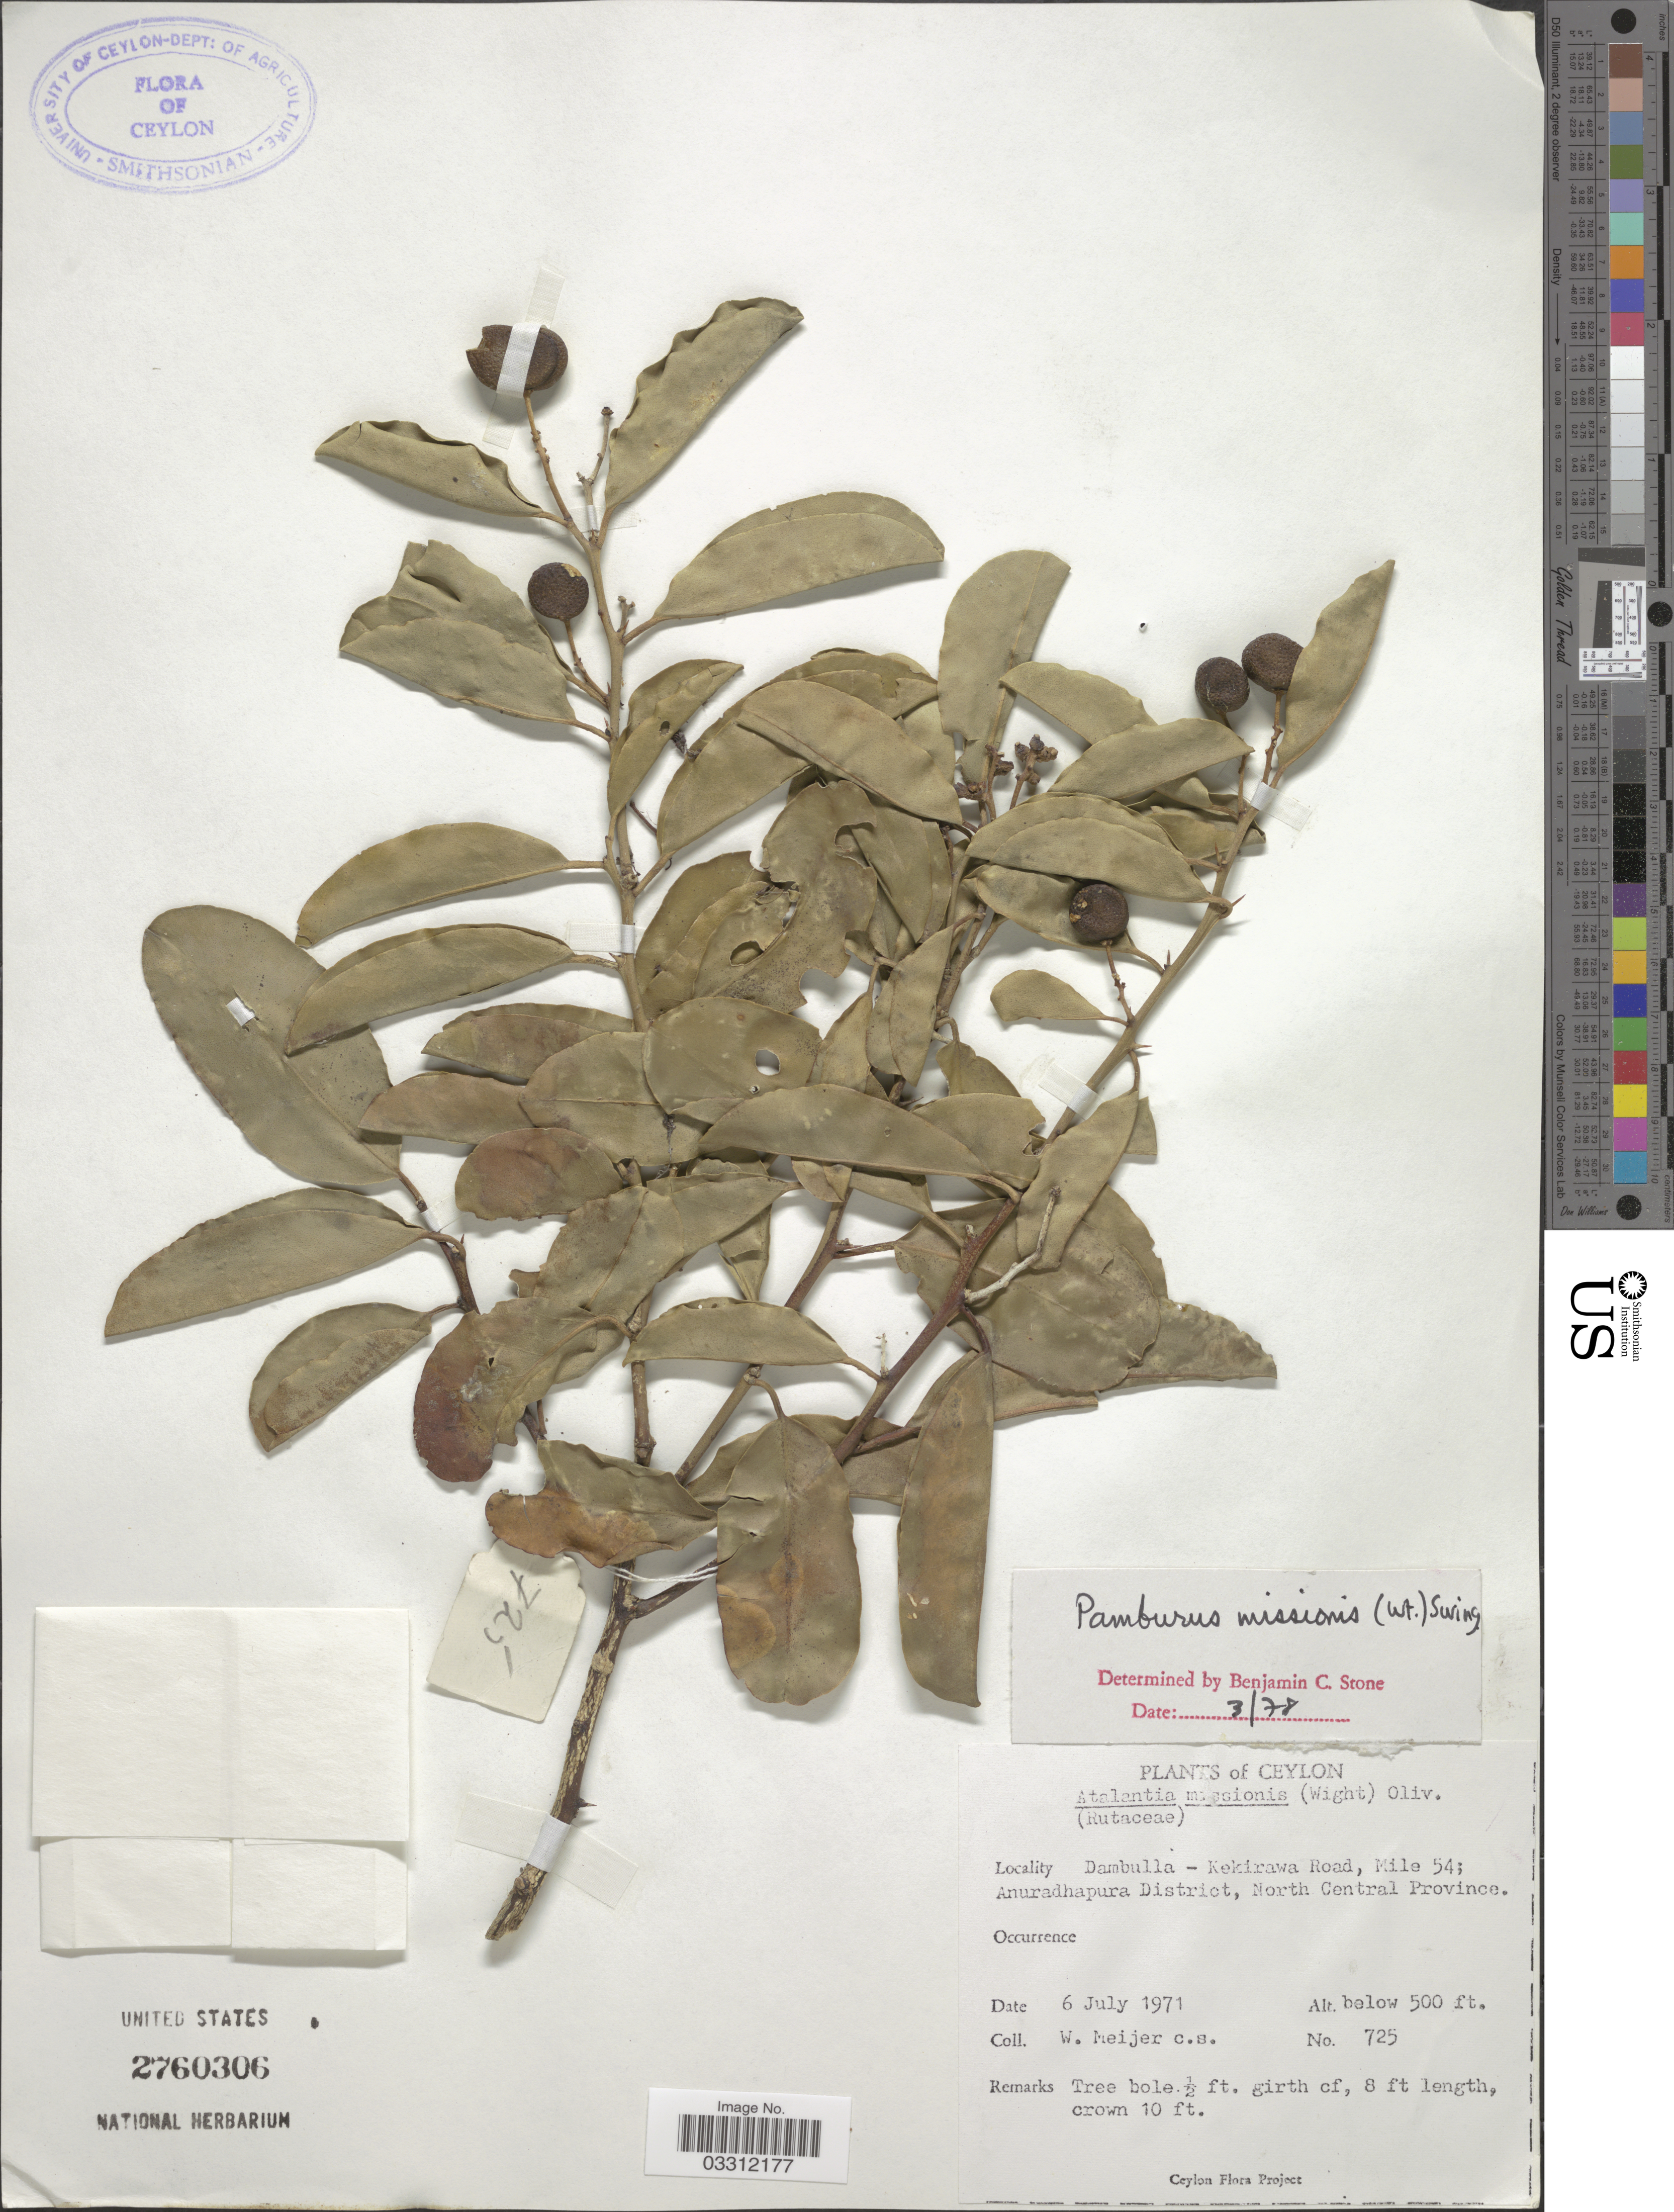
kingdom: Plantae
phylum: Tracheophyta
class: Magnoliopsida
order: Sapindales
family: Rutaceae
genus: Pamburus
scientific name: Pamburus missionis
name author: (Wight) Swingle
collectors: W. Meijer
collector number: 725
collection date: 1971-07-06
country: Sri Lanka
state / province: North Central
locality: Ceylon, Dambulla - Kekirawa Road, Mile 54; Anuradhapura District.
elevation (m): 152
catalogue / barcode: US 2760306